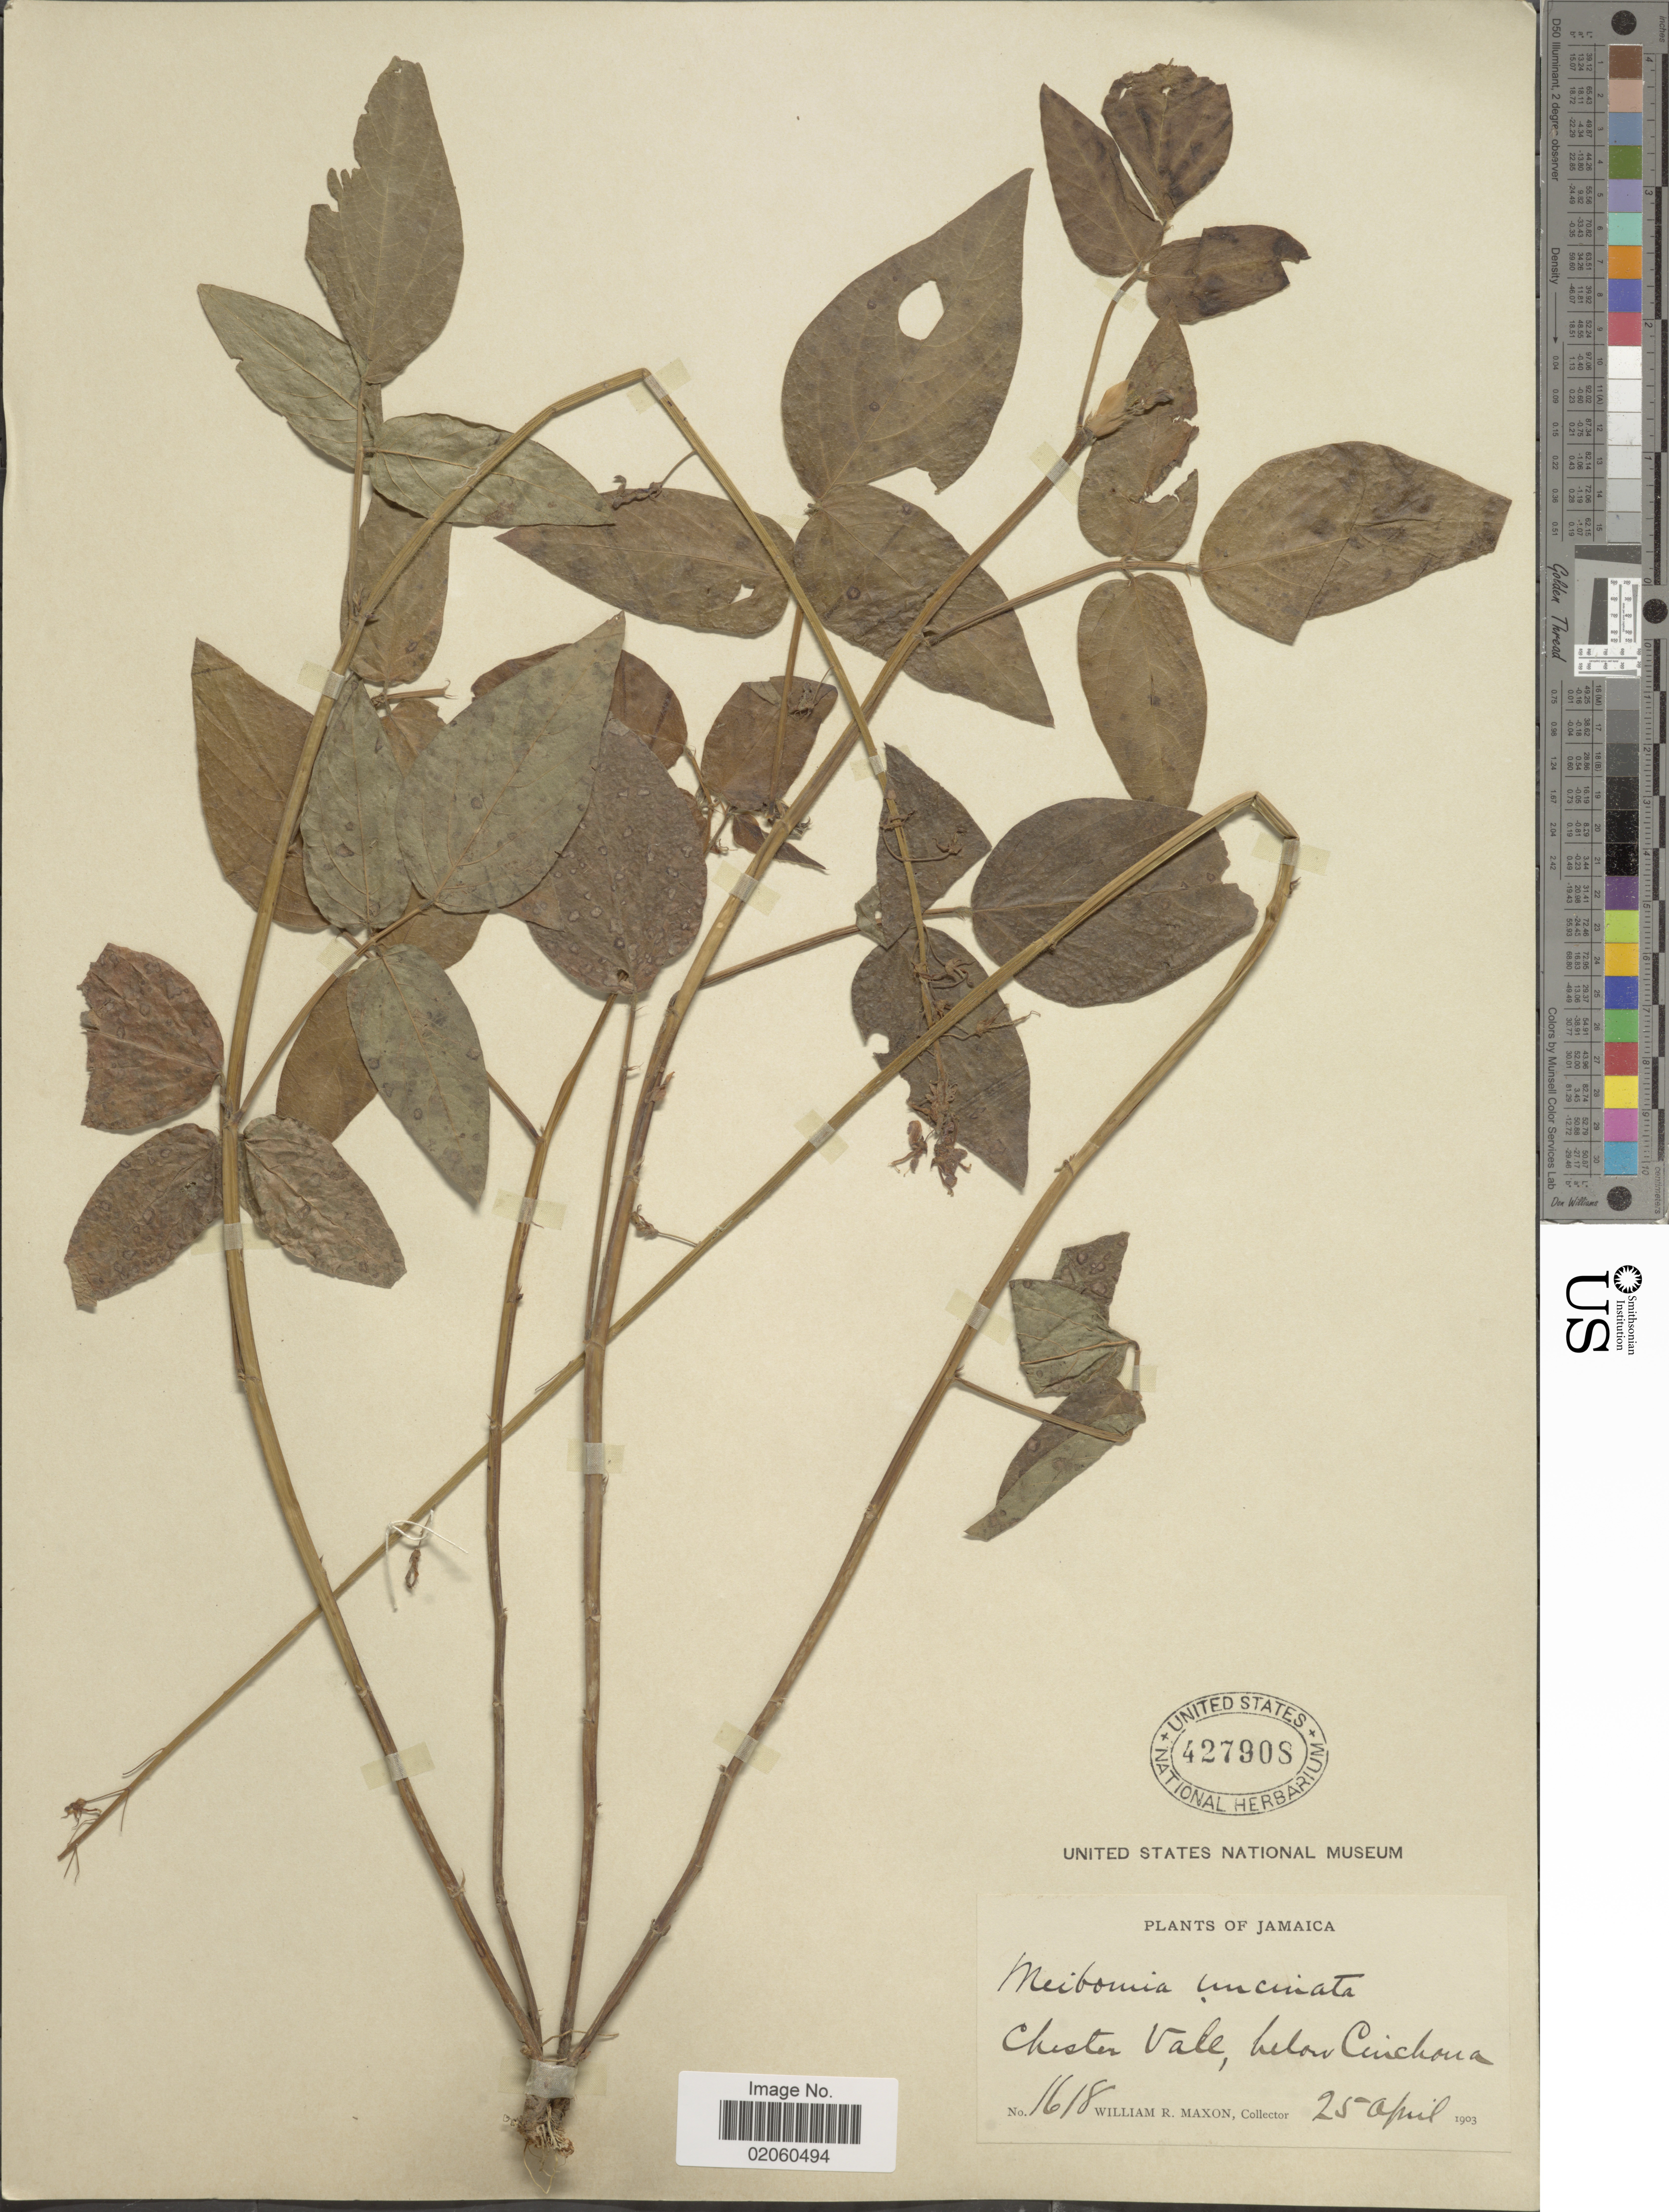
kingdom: Plantae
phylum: Tracheophyta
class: Magnoliopsida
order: Fabales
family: Fabaceae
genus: Desmodium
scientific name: Desmodium intortum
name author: (Mill.) Urb.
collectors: W. R. Maxon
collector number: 1618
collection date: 1903-04-25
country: Jamaica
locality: Chester Vale, below Cinchona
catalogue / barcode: US 427908